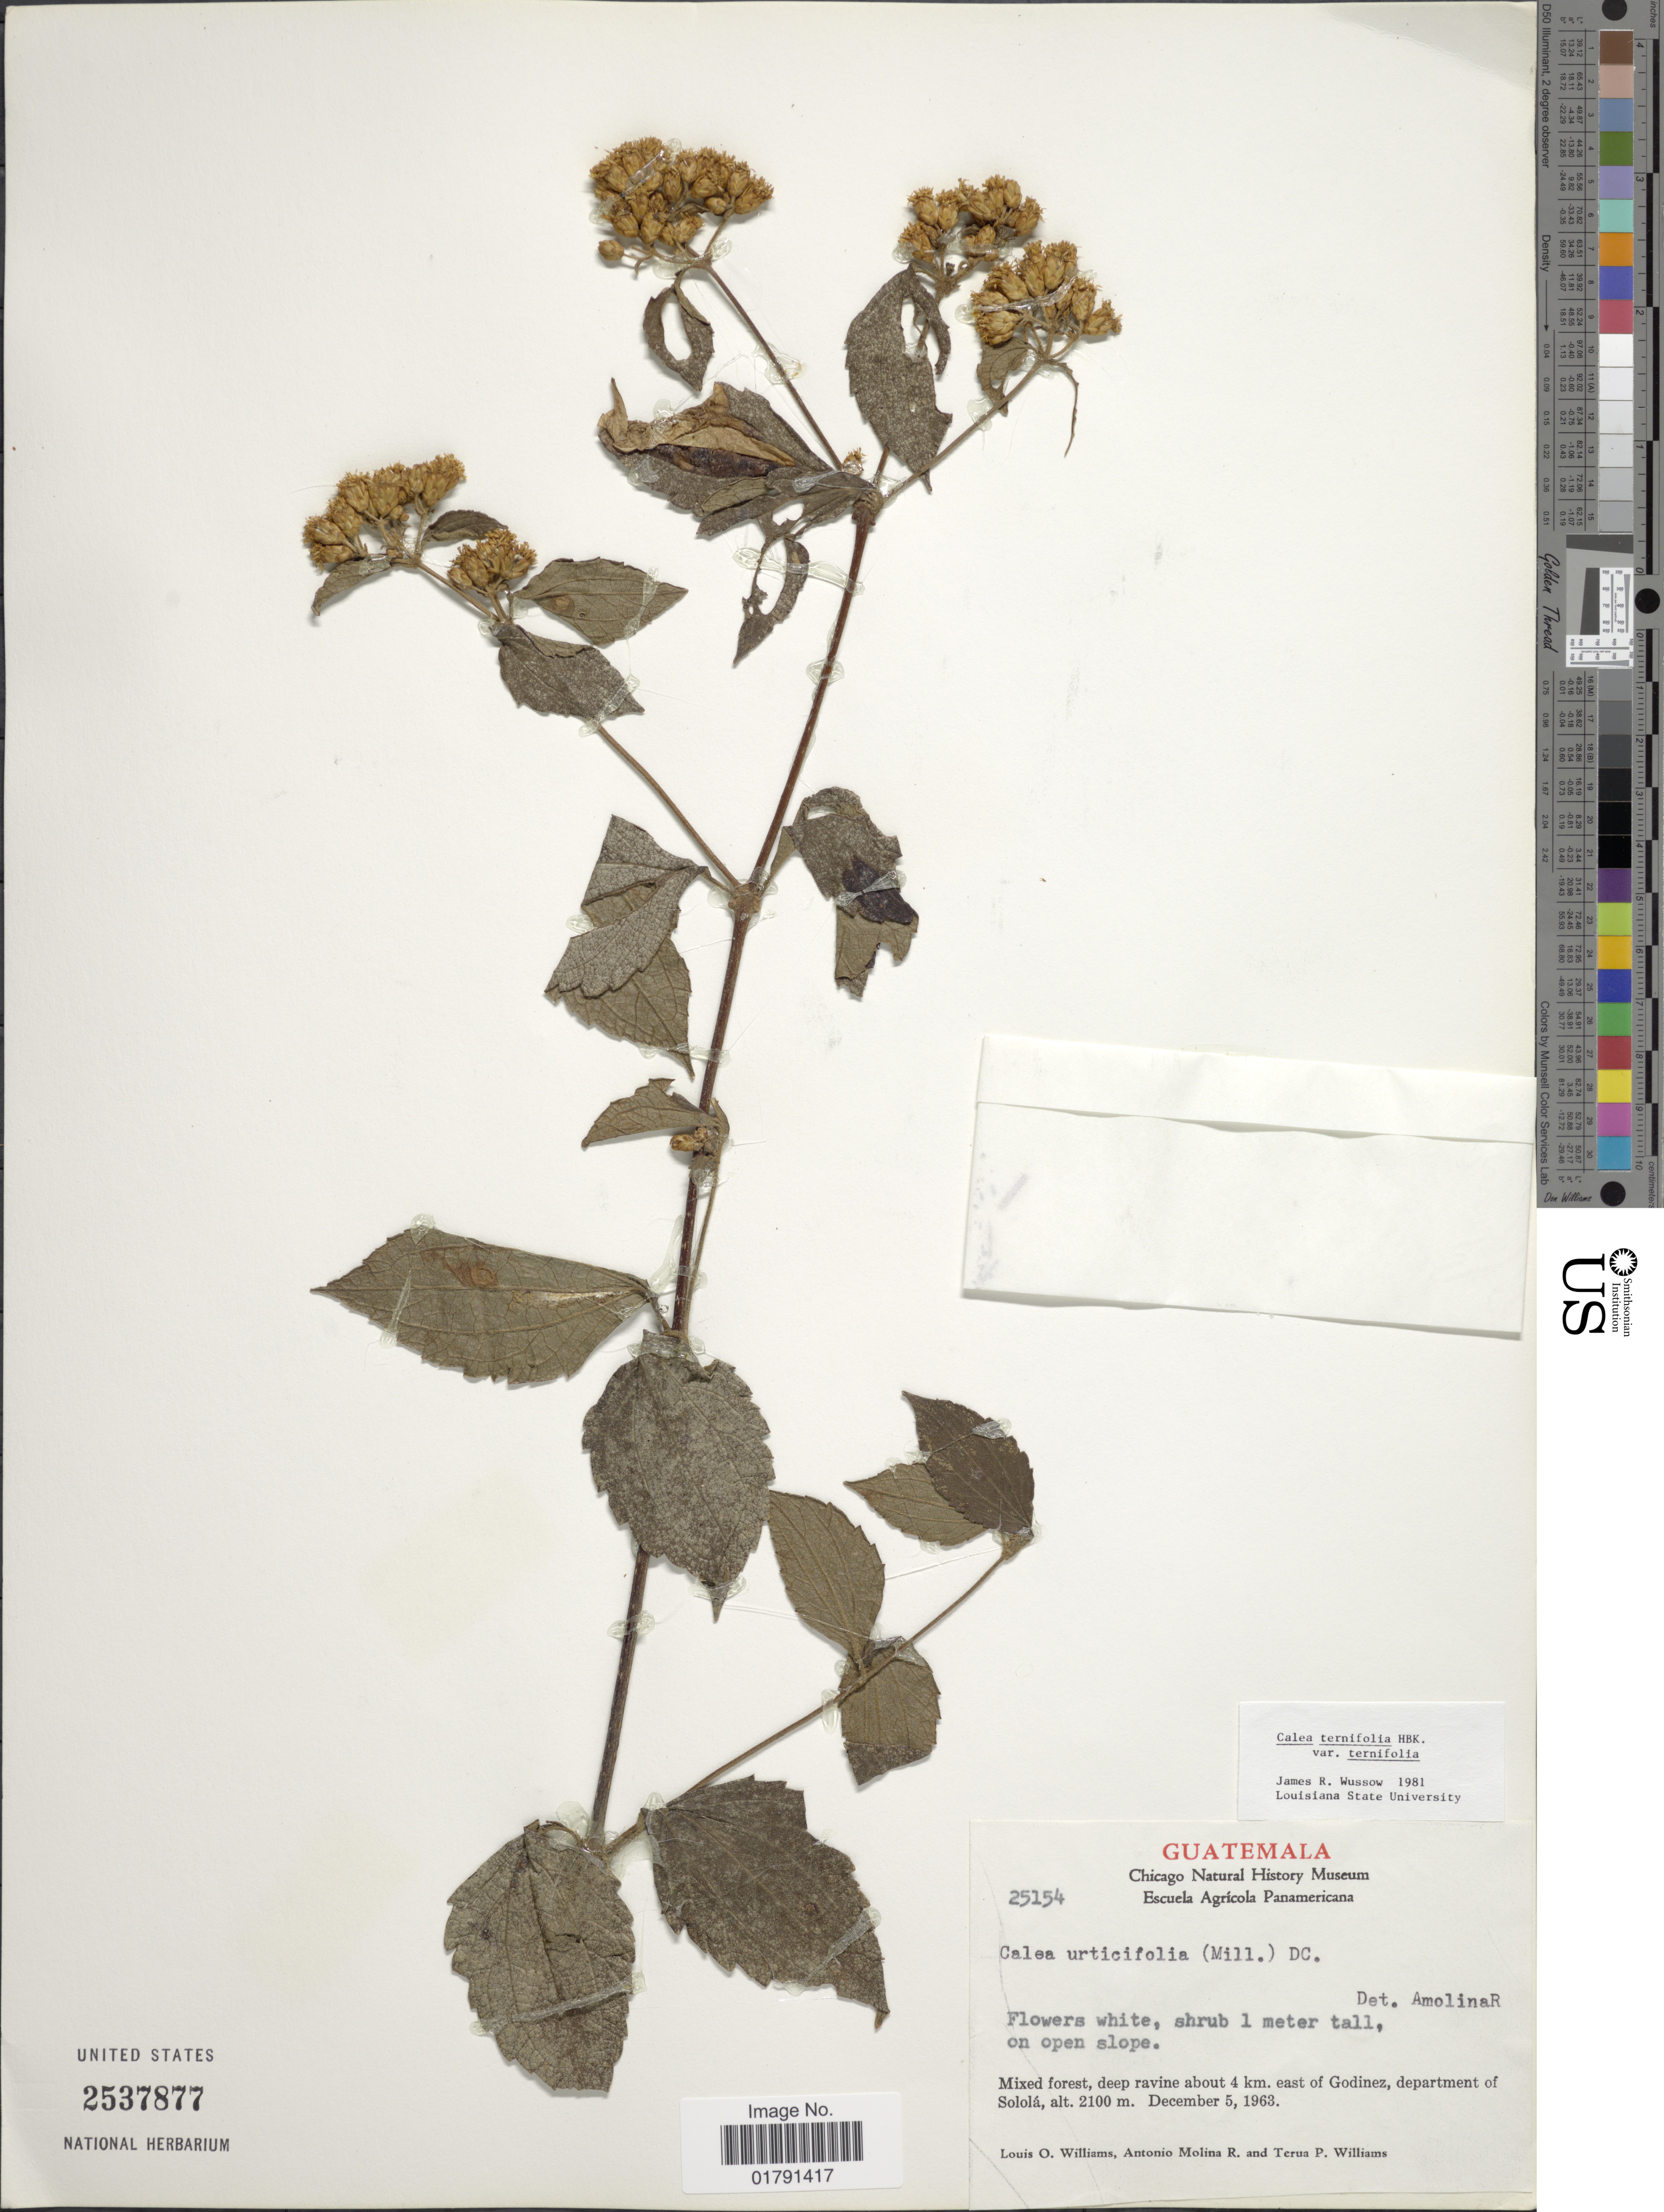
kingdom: Plantae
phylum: Tracheophyta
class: Magnoliopsida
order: Asterales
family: Asteraceae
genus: Calea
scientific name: Calea ternifolia var. ternifolia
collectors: L. O. Williams, A. Molina R. & T. P. Williams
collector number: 25154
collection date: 1963-12-05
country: Guatemala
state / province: Sololá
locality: About 4 km east of Godinez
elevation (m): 2100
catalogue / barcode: US 2537877